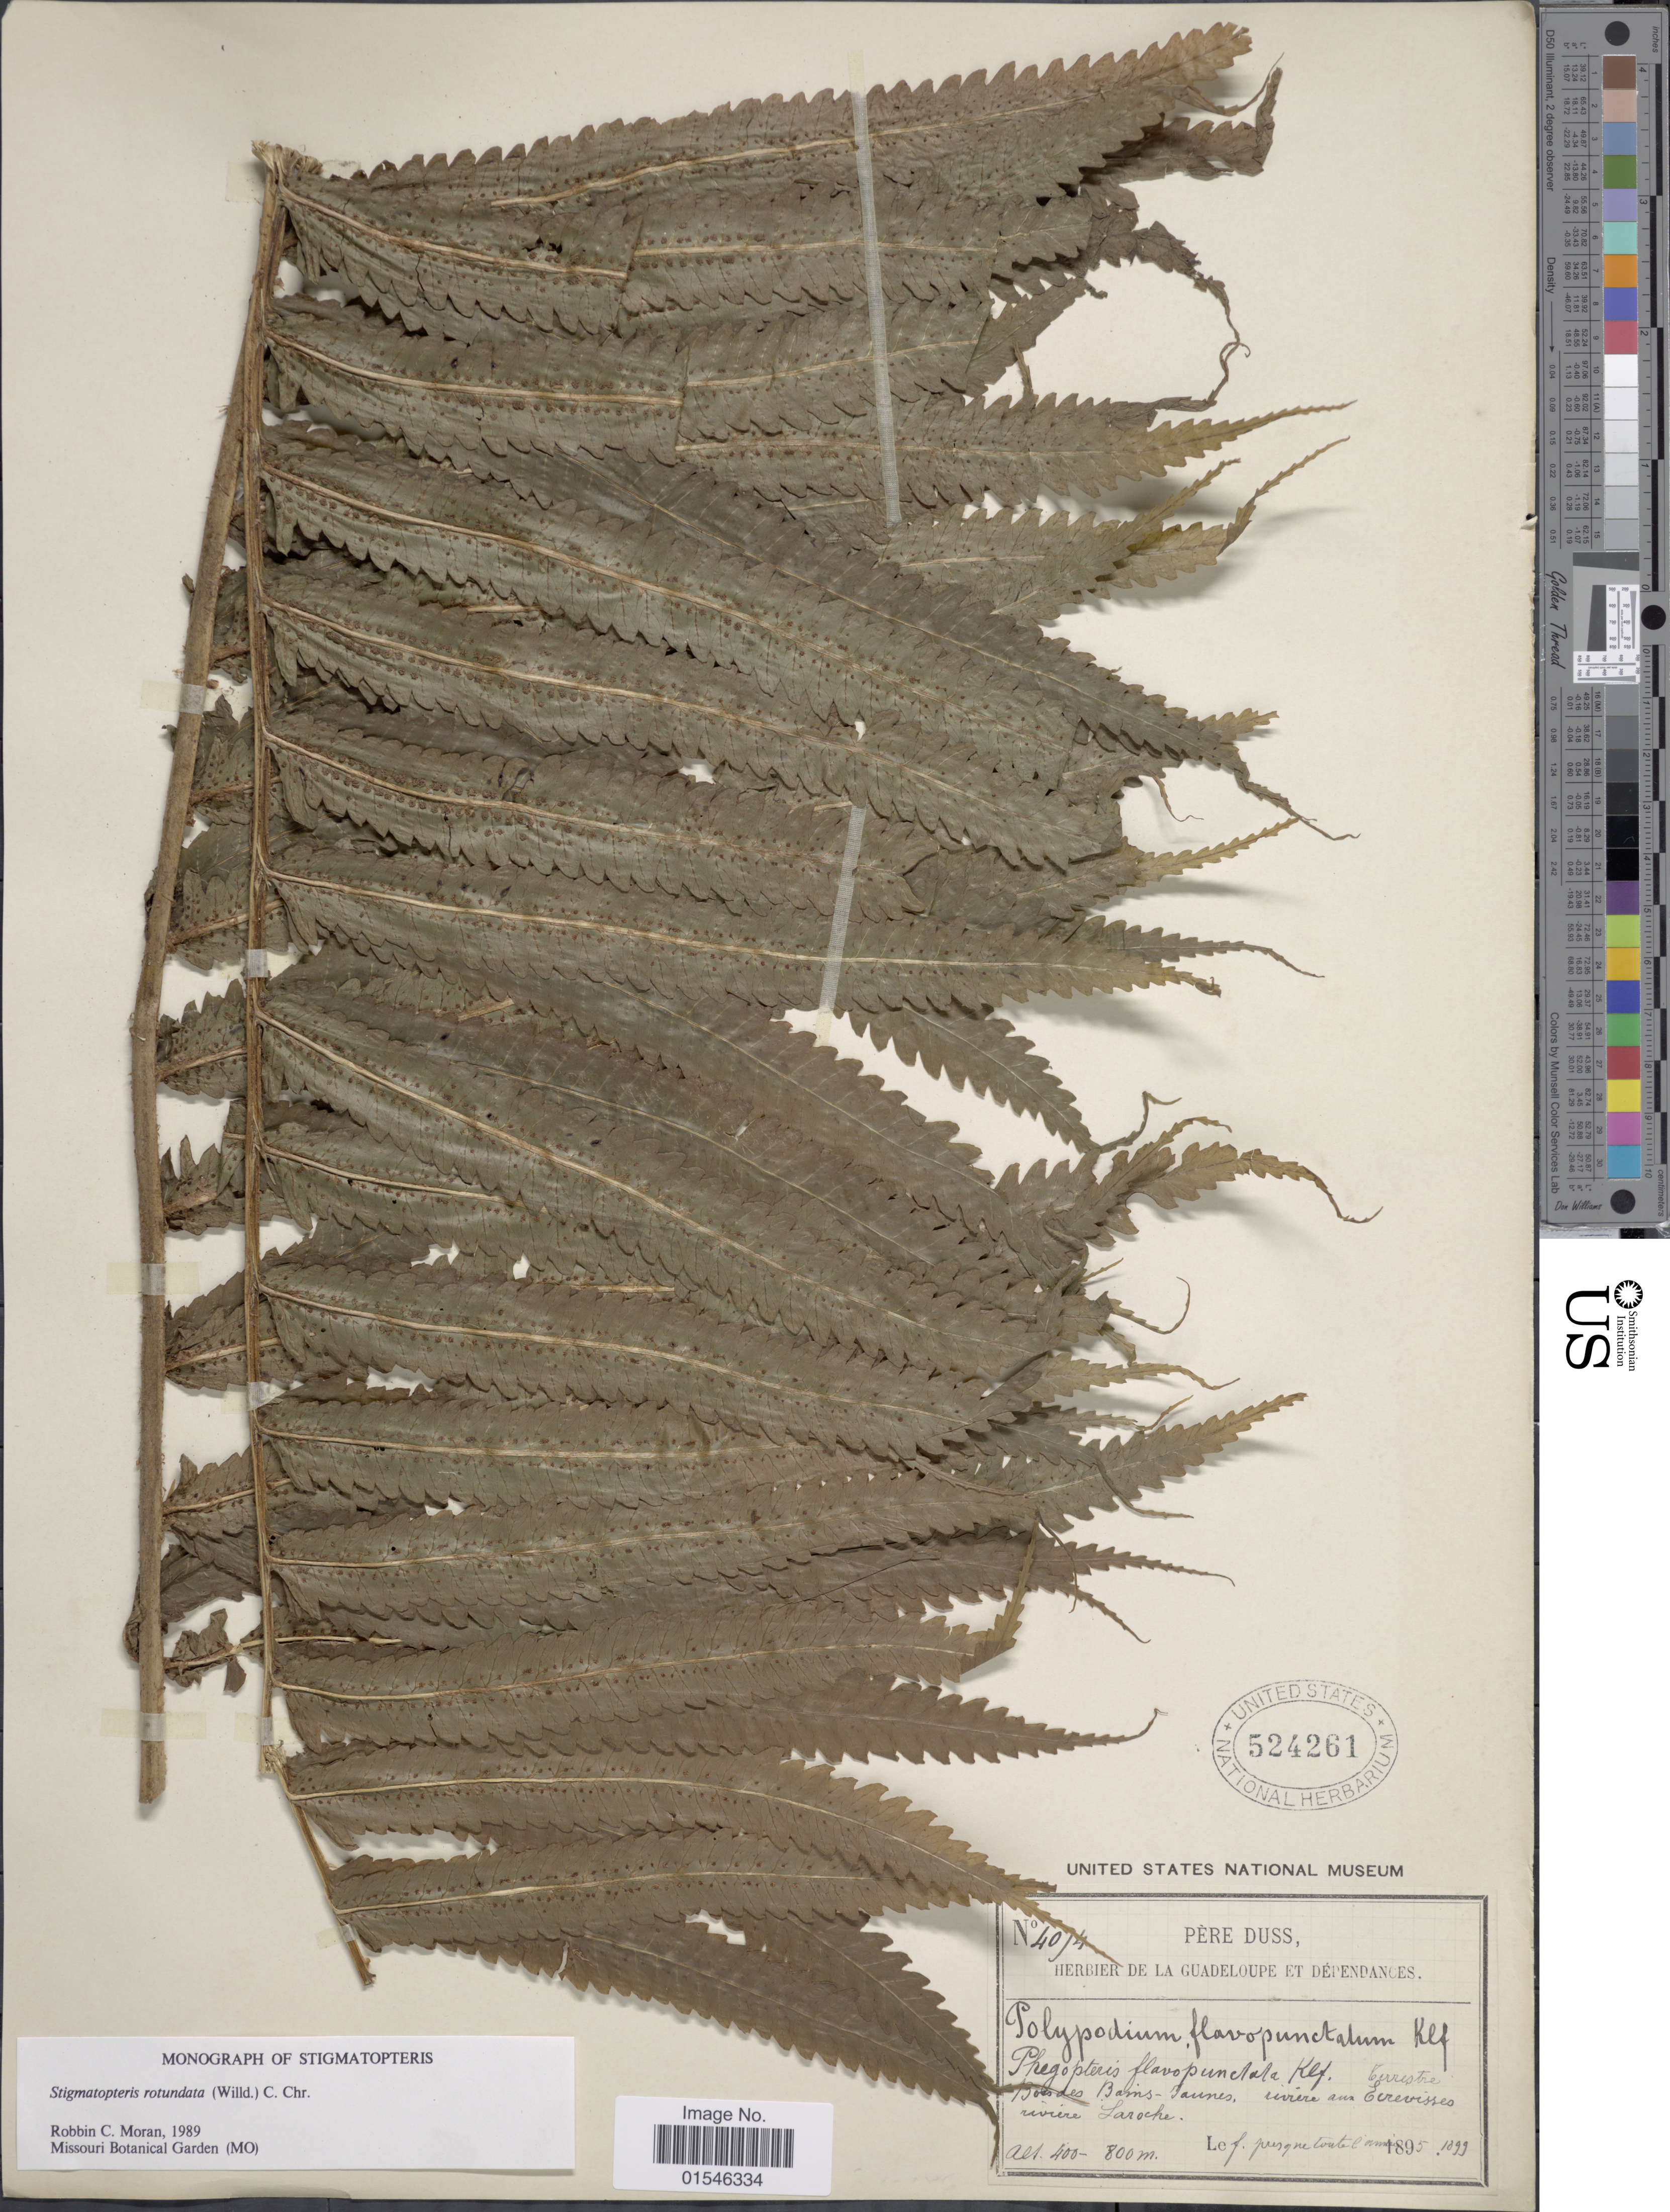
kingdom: Plantae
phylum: Tracheophyta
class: Polypodiopsida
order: Polypodiales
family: Dryopteridaceae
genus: Stigmatopteris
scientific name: Stigmatopteris rotundata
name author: (Willd.) C. Chr.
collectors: Père Duss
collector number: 4074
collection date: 1895/1899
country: Guadeloupe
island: Leeward Is.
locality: Bois des Bains-Jaunes, Rivière aux Écrevisses Rivière Laroche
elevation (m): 400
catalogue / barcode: US 524261